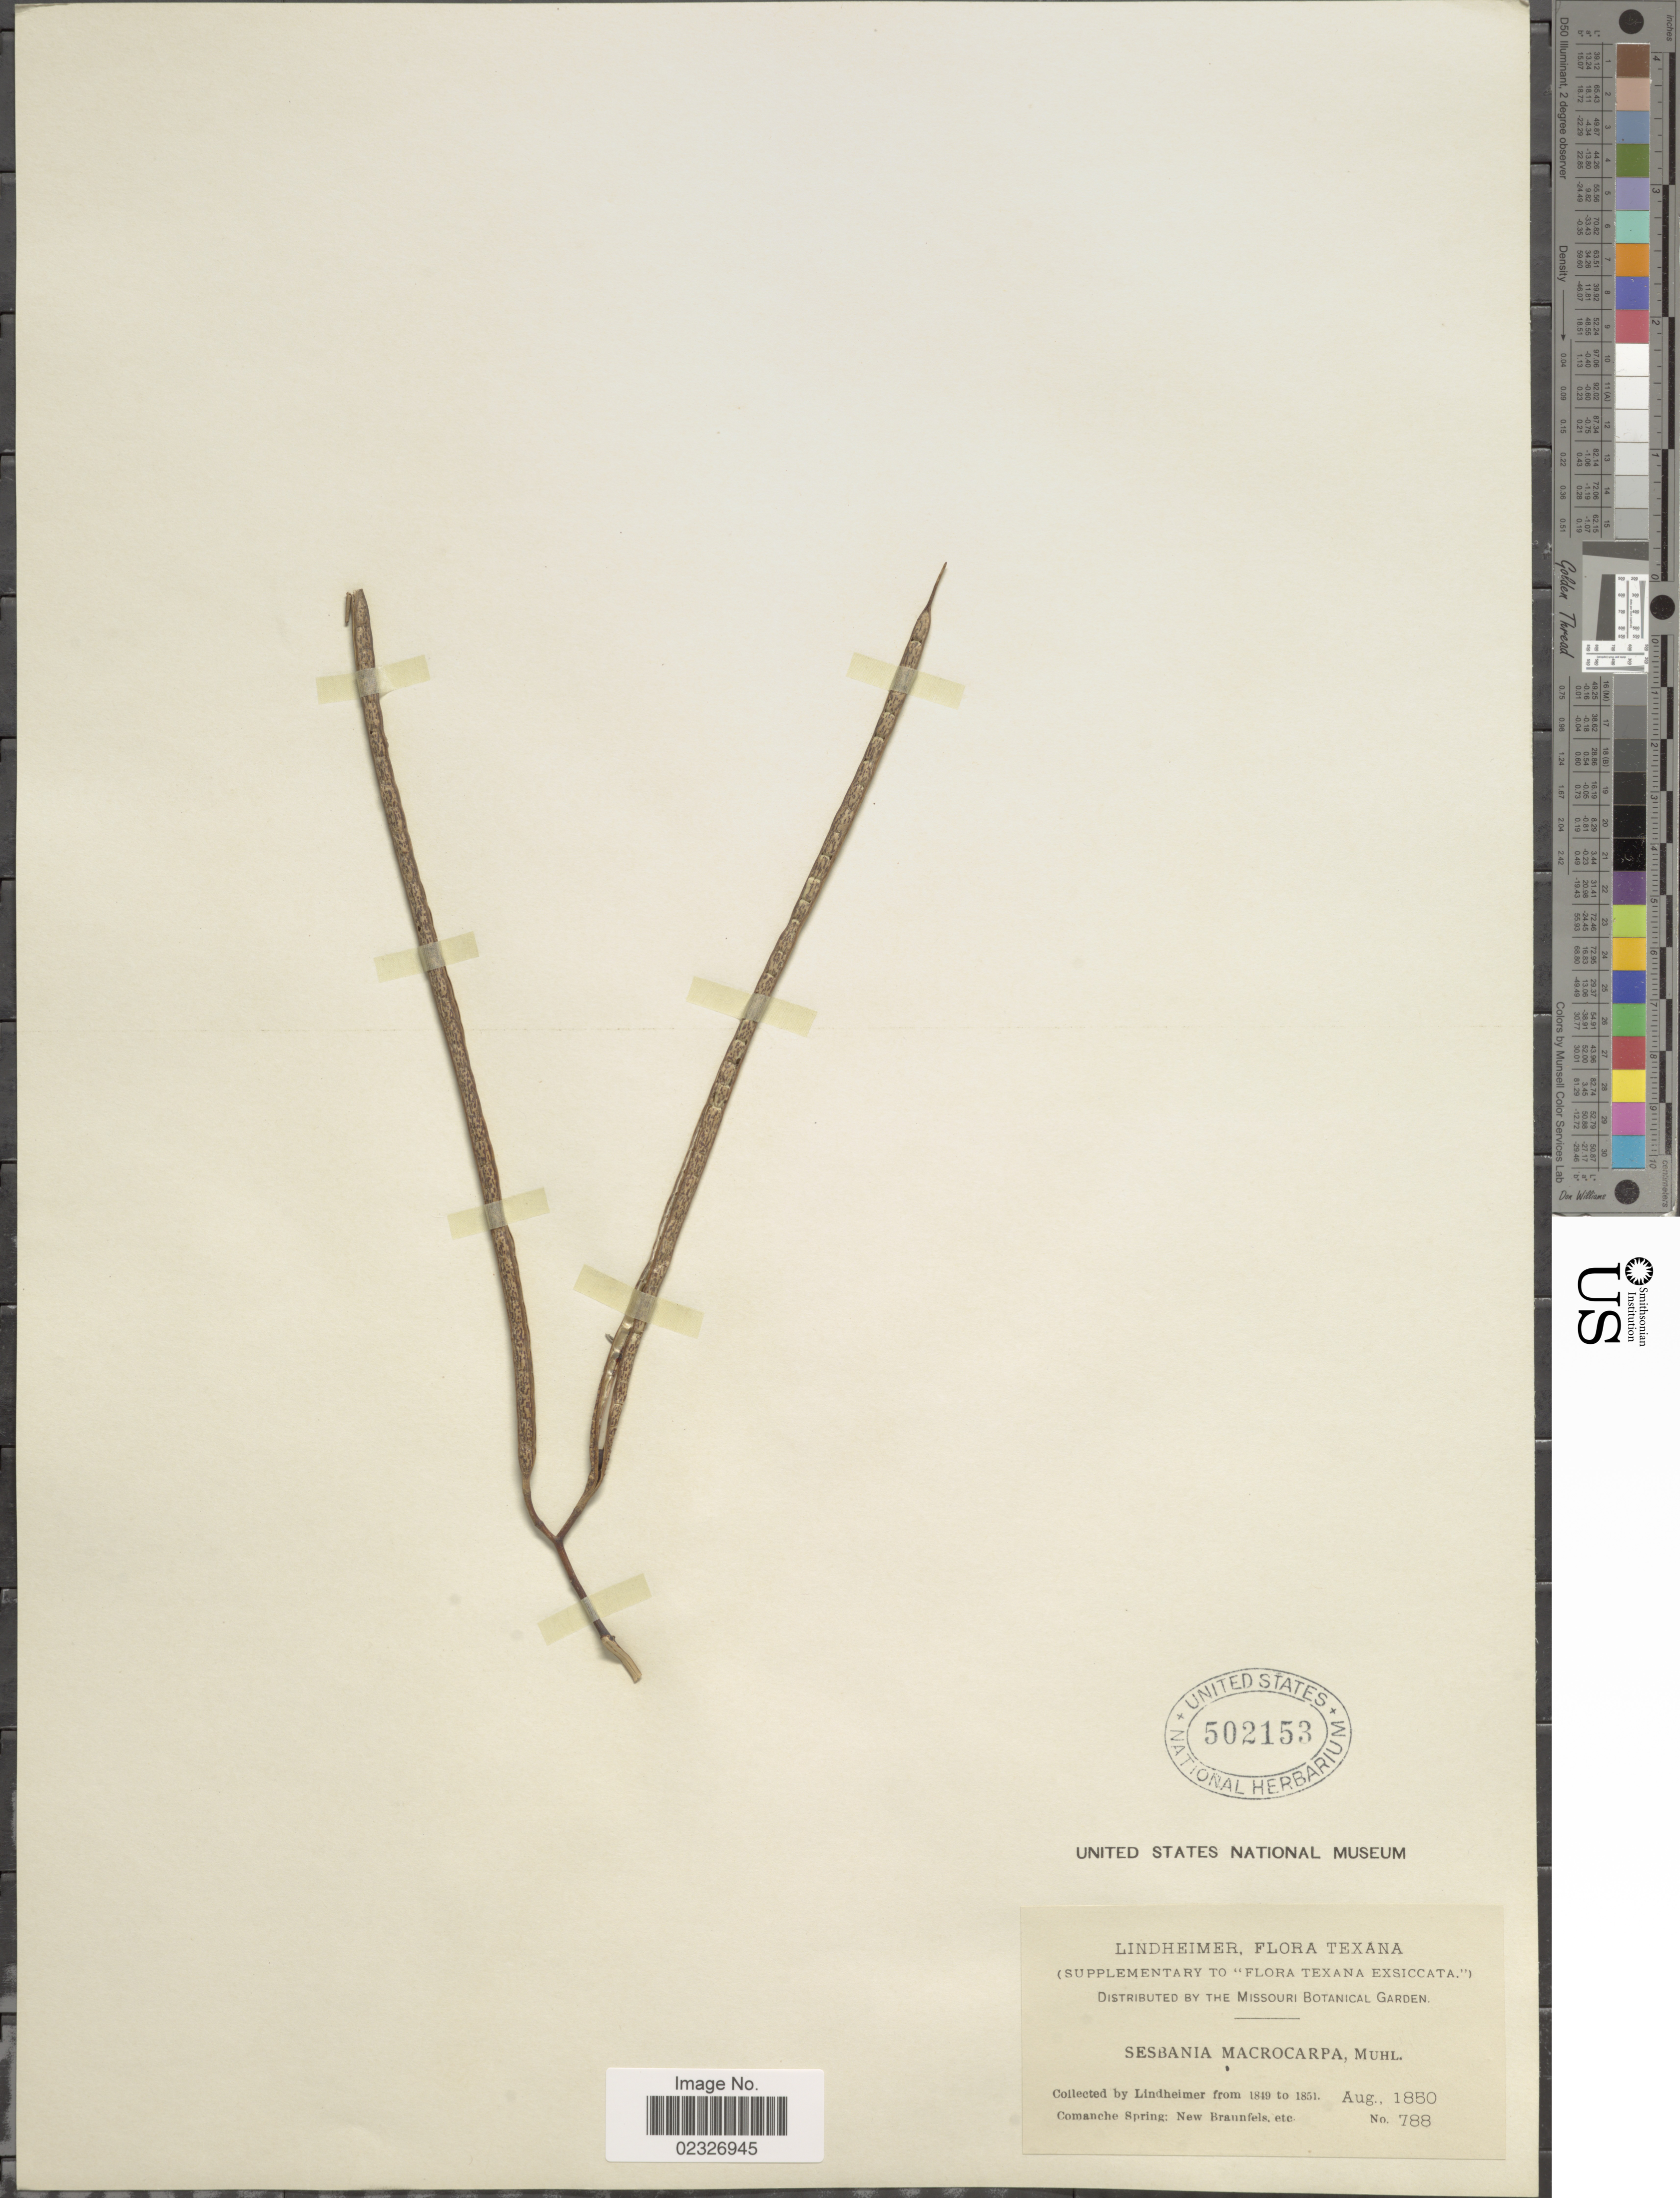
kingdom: Plantae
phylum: Tracheophyta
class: Magnoliopsida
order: Fabales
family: Fabaceae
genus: Sesbania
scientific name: Sesbania exaltata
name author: (Raf.) Cory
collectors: F. J. Lindheimer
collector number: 788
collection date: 1850-08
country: United States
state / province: Texas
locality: Comanche Spring: New Braunfels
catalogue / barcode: US 502153